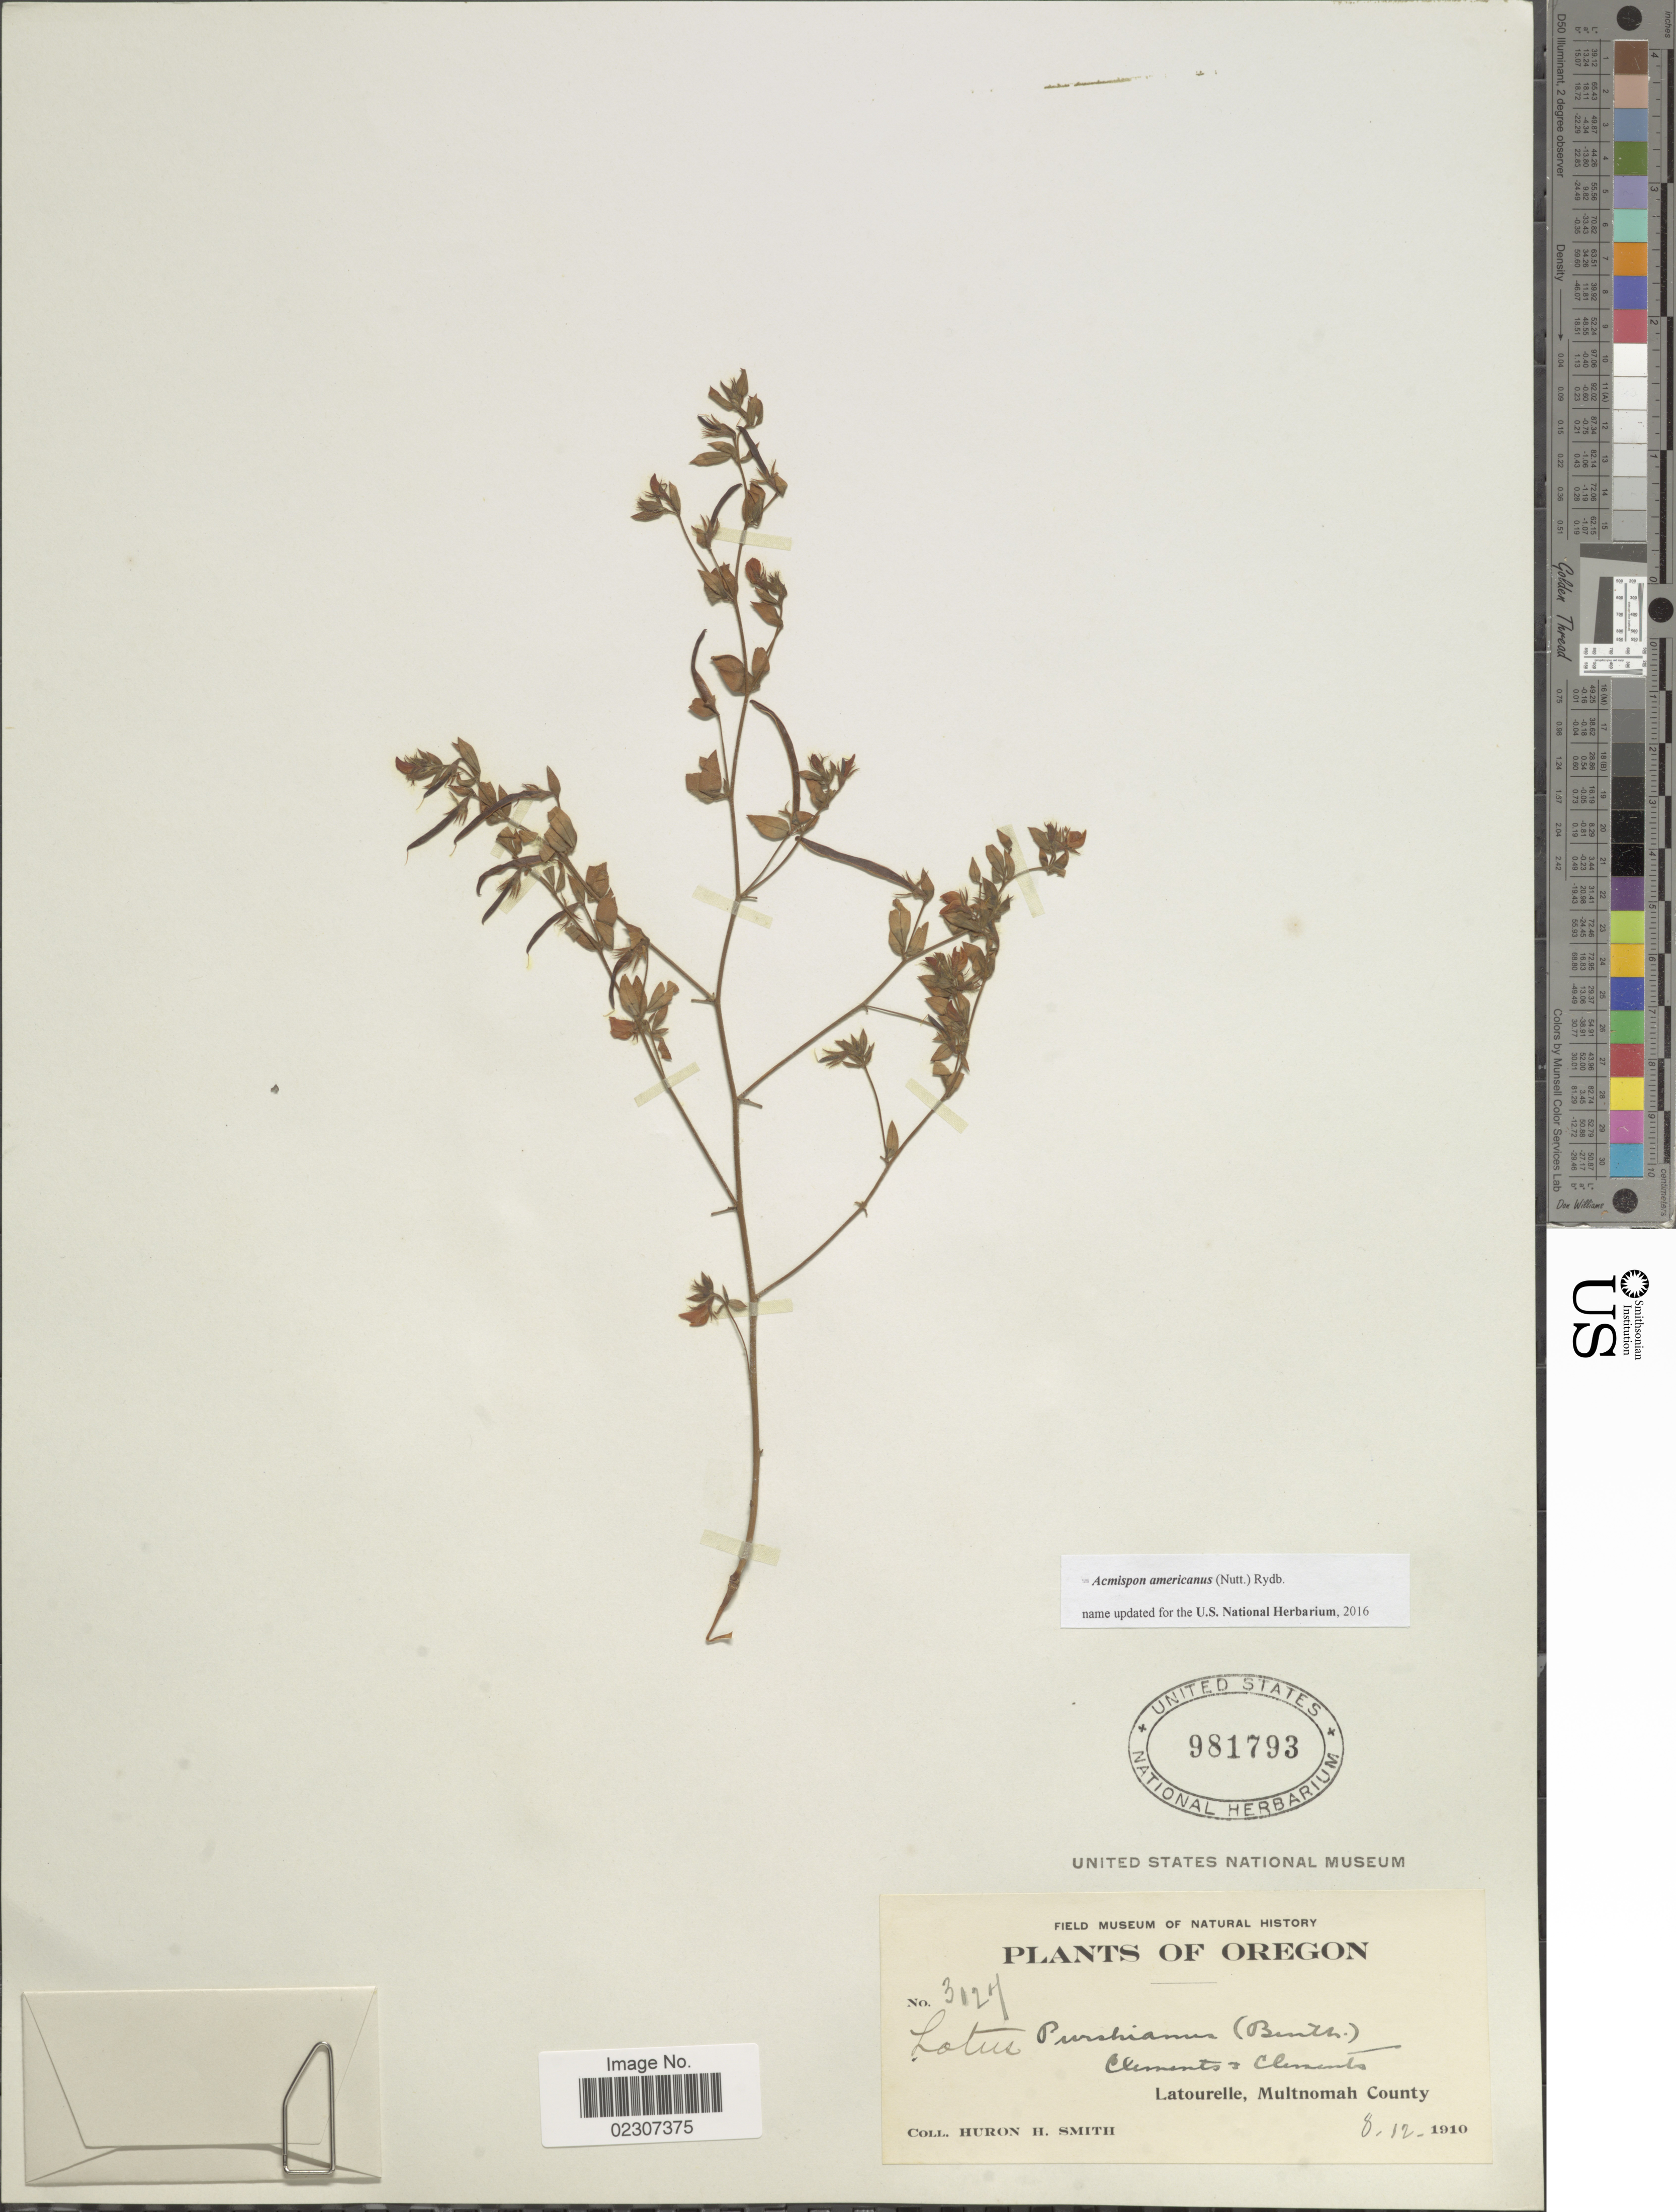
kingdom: Plantae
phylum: Tracheophyta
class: Magnoliopsida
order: Fabales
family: Fabaceae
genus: Acmispon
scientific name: Acmispon americanus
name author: (Nutt.) Rydb.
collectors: Huron H. Smith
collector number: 3124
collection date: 1910-08-12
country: United States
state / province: Oregon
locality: Oregon, Latourelle, Multnomah County.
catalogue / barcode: US 981793